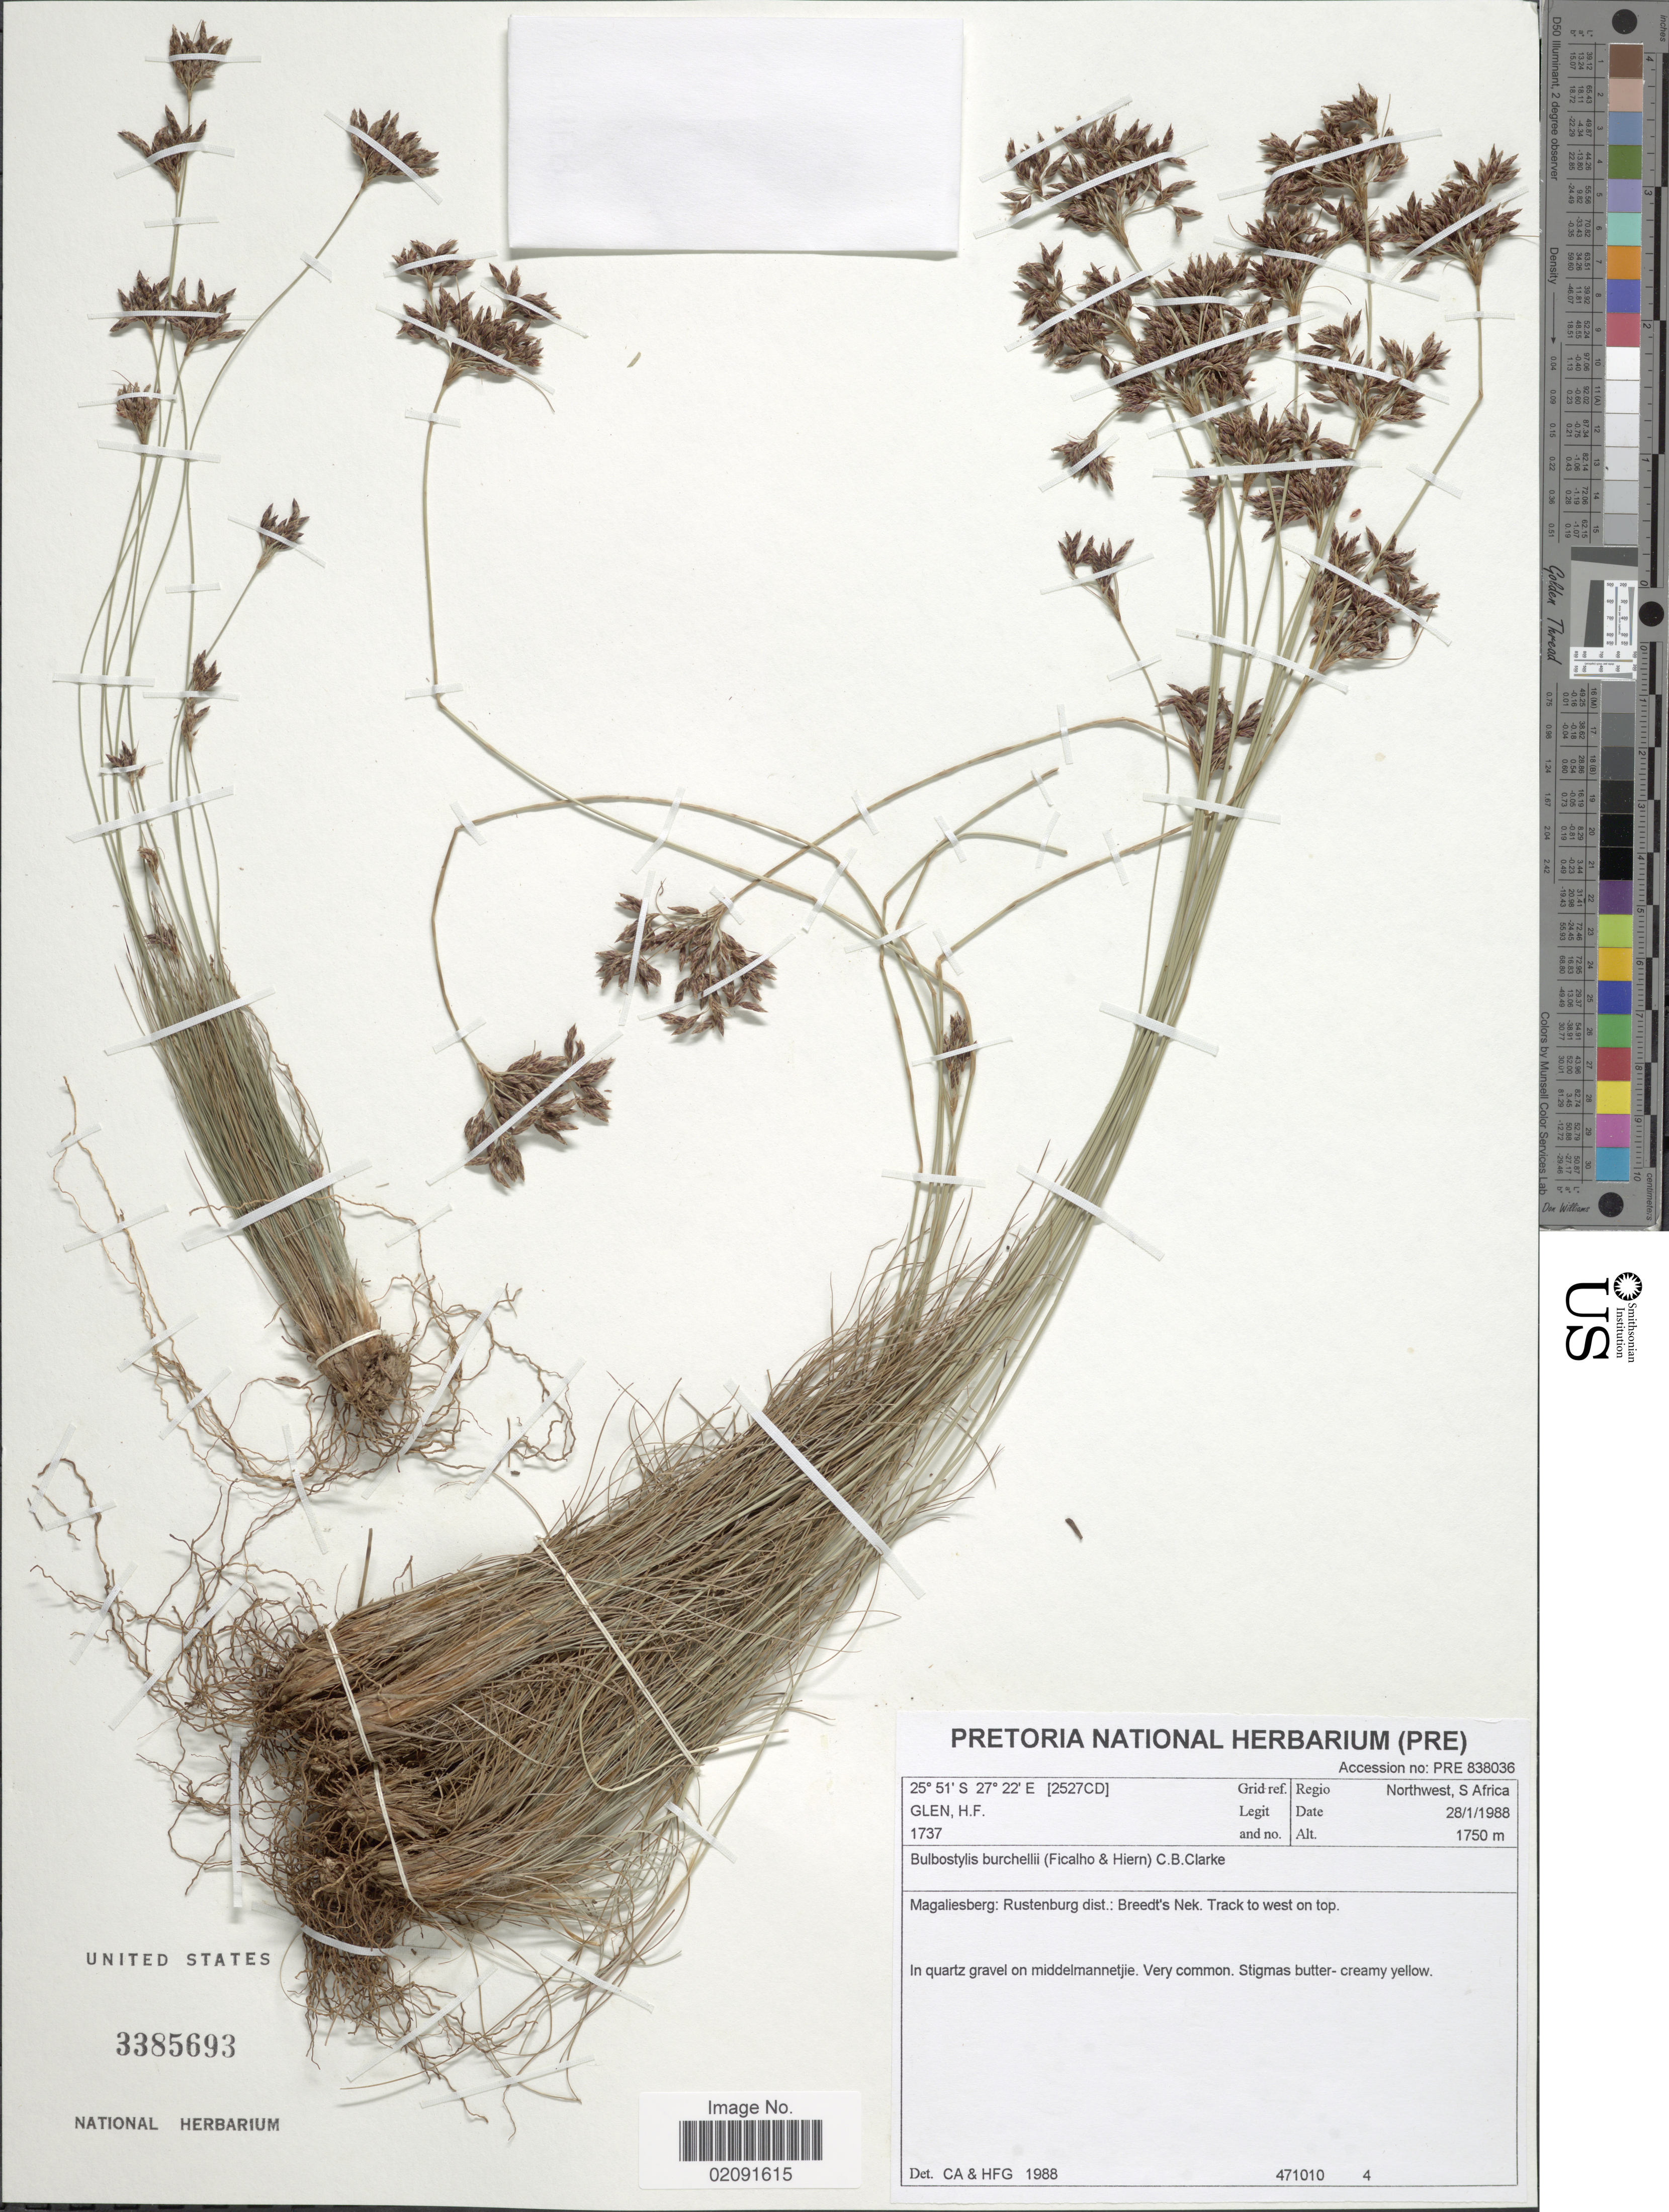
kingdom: Plantae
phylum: Tracheophyta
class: Liliopsida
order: Poales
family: Cyperaceae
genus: Bulbostylis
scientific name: Bulbostylis burchellii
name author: (Ficalho & Hiern) C.B. Clarke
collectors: H. F. Glen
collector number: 1737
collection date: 1988-01-28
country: South Africa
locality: Northwest. Magaliesberg: Rustenburg dist.: Breedt's Nek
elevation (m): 1750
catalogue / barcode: US 3385693